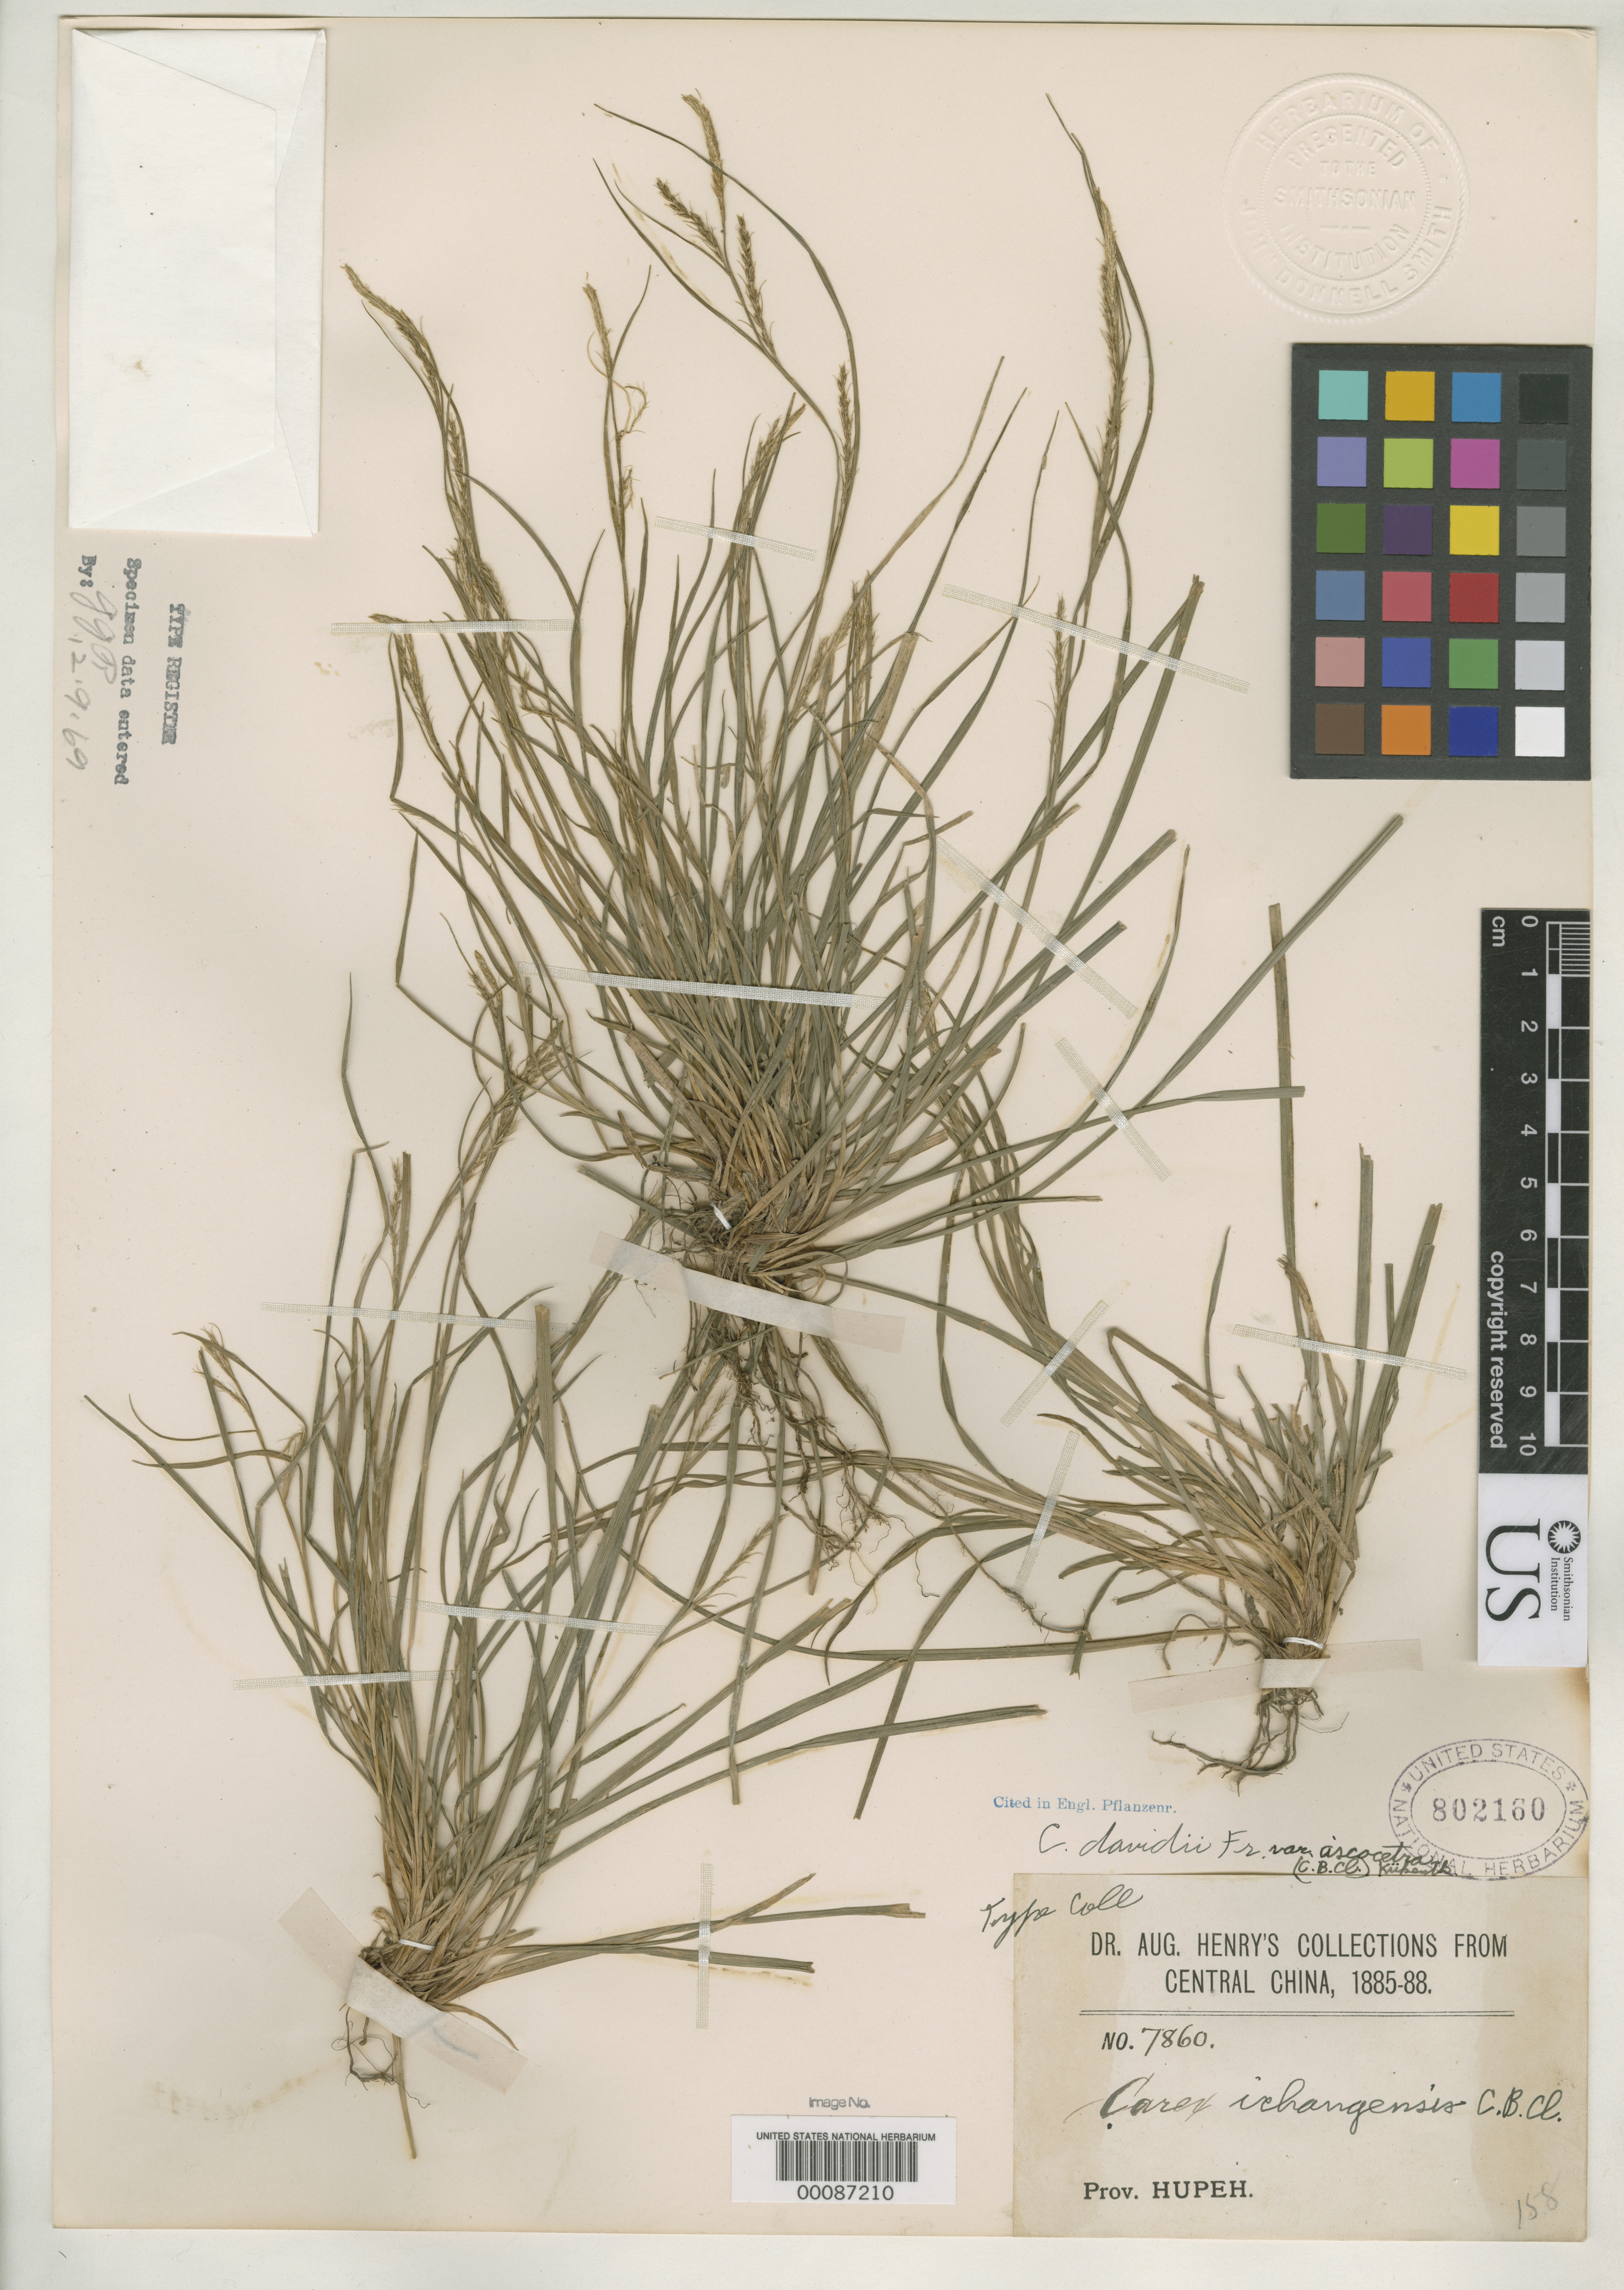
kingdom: Plantae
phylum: Tracheophyta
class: Liliopsida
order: Poales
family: Cyperaceae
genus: Carex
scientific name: Carex ichangensis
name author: C.B. Clarke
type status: Isosyntype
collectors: A. Henry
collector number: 7860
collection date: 1885/1888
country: China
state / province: Hubei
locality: Central China. Prov. Hupeh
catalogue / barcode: US 802160